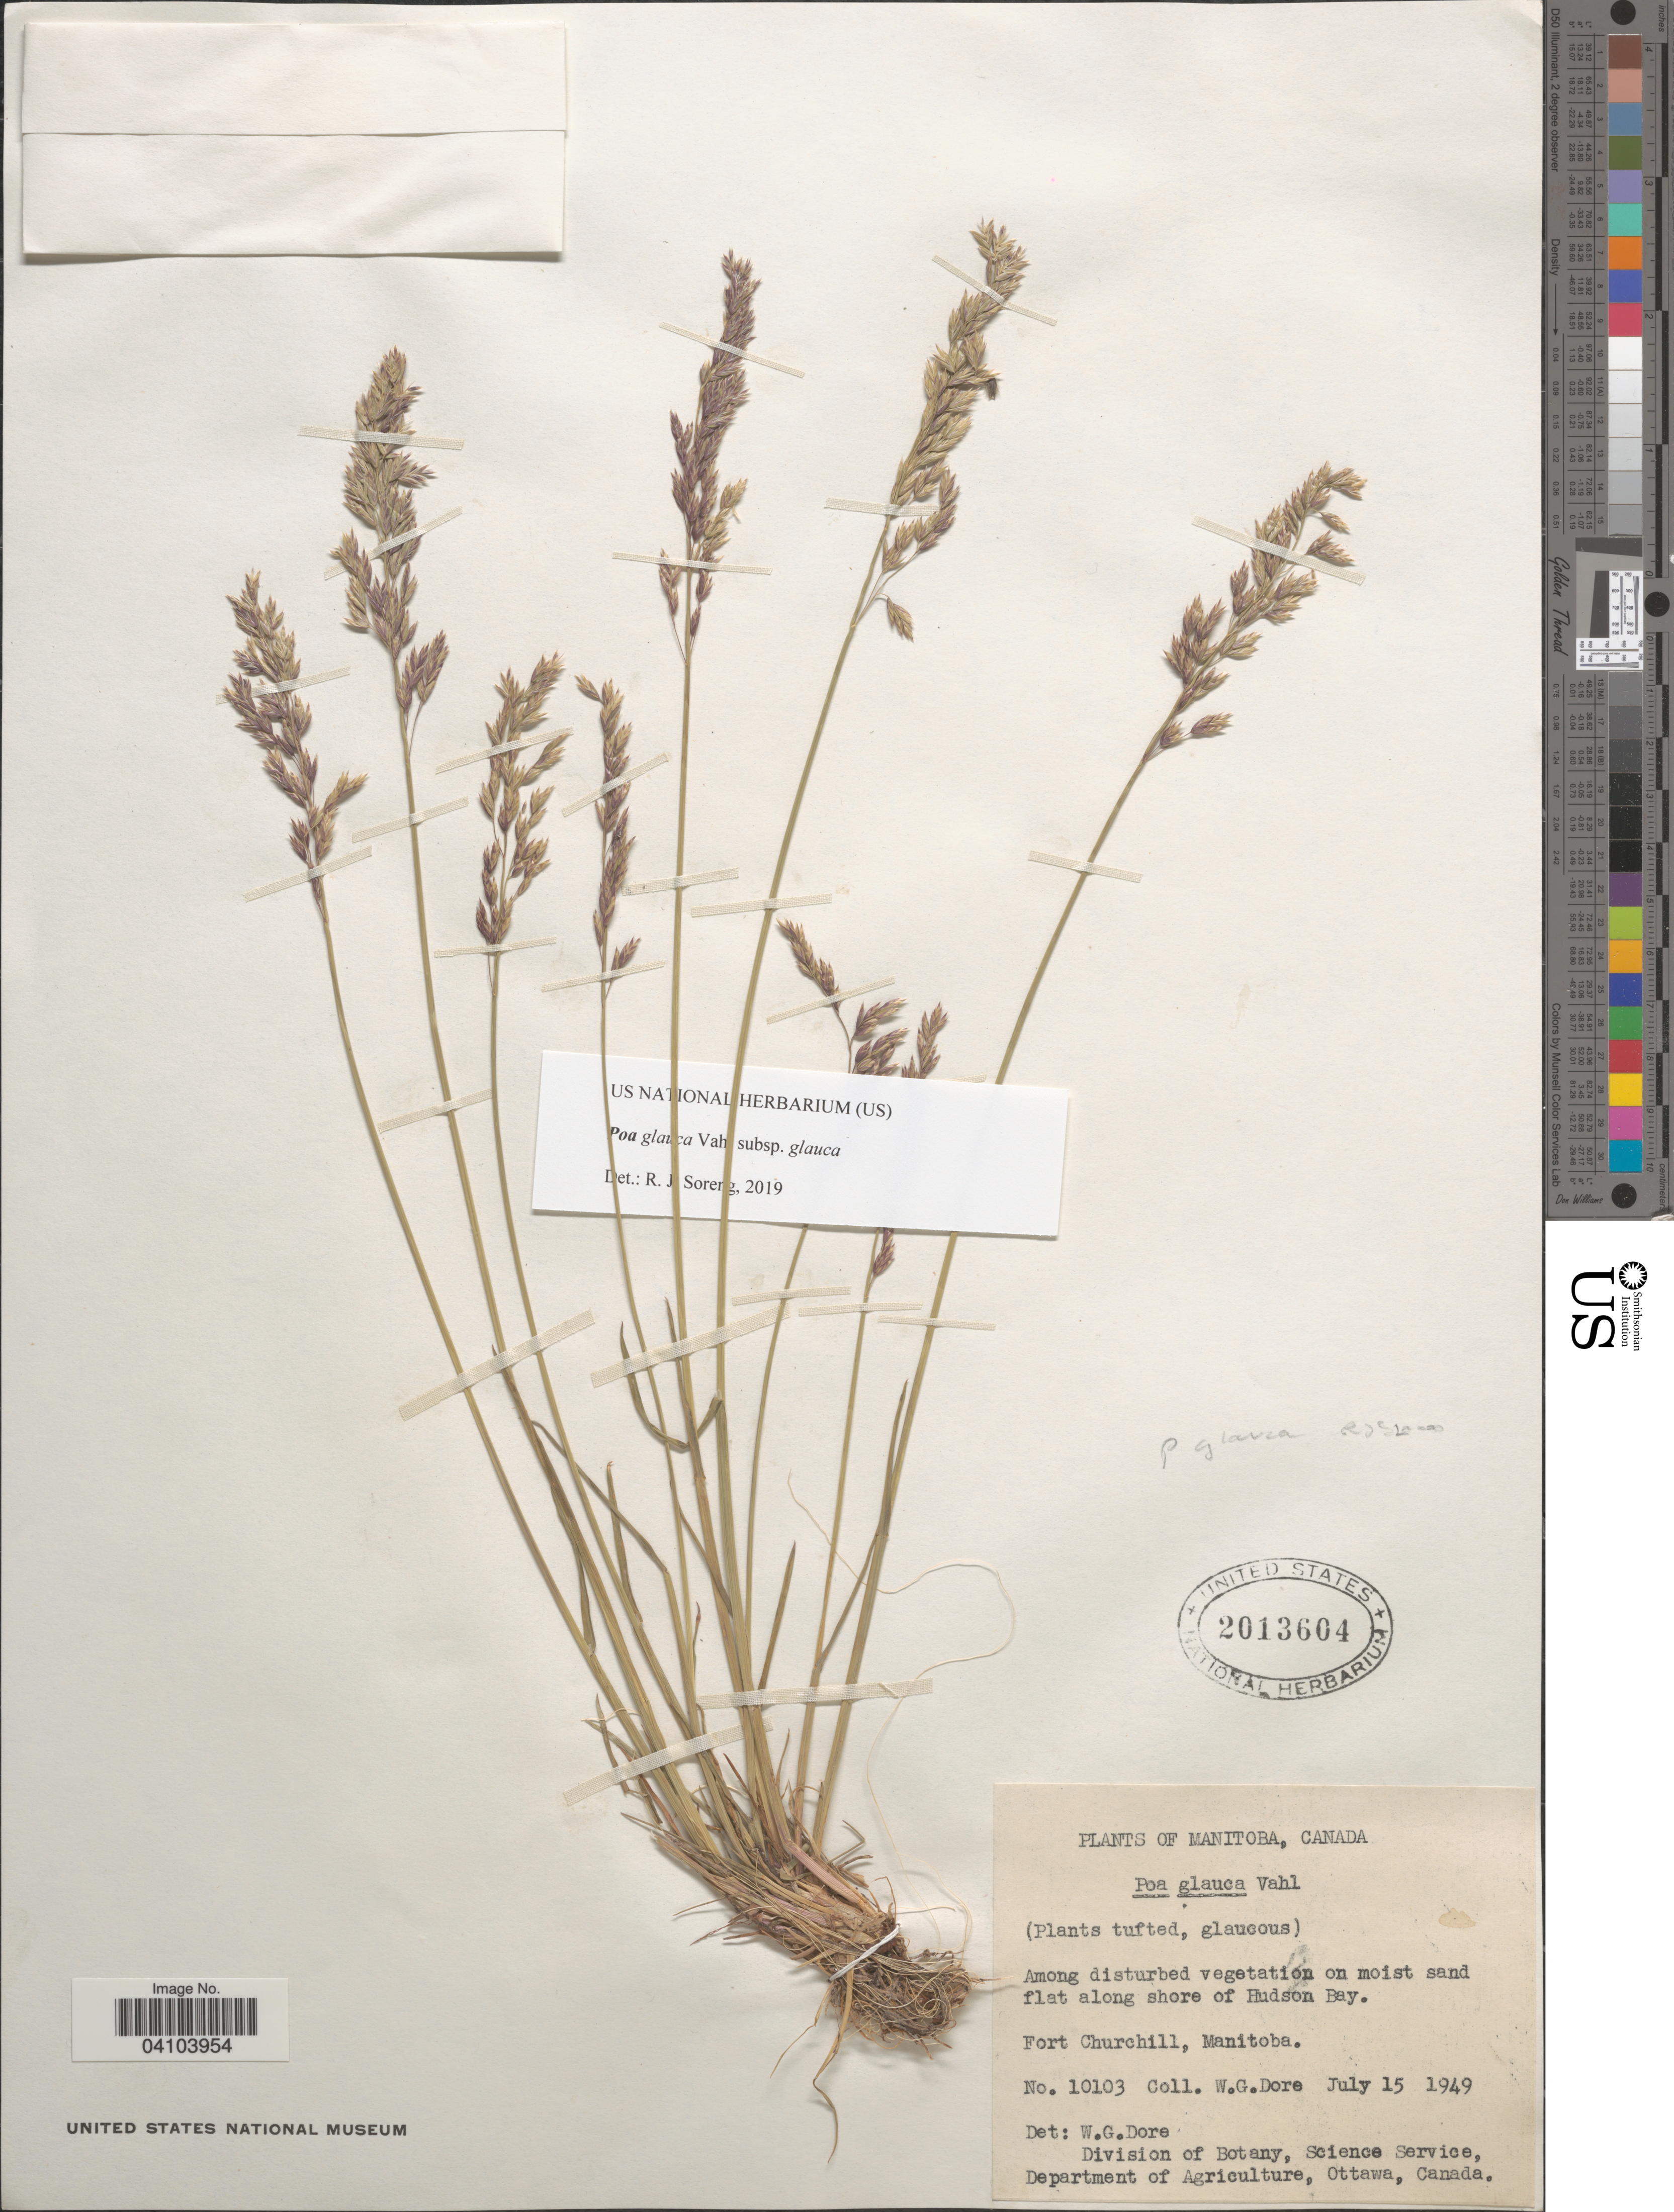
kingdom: Plantae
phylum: Tracheophyta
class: Liliopsida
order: Poales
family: Poaceae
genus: Poa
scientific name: Poa glauca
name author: Vahl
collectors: W. Dore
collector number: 10103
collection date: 1949-07-15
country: Canada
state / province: Manitoba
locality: Among disturbed vegetation on moist sand flat along shore of Hudson Bay. Fort Churchill.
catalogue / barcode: US 2013604